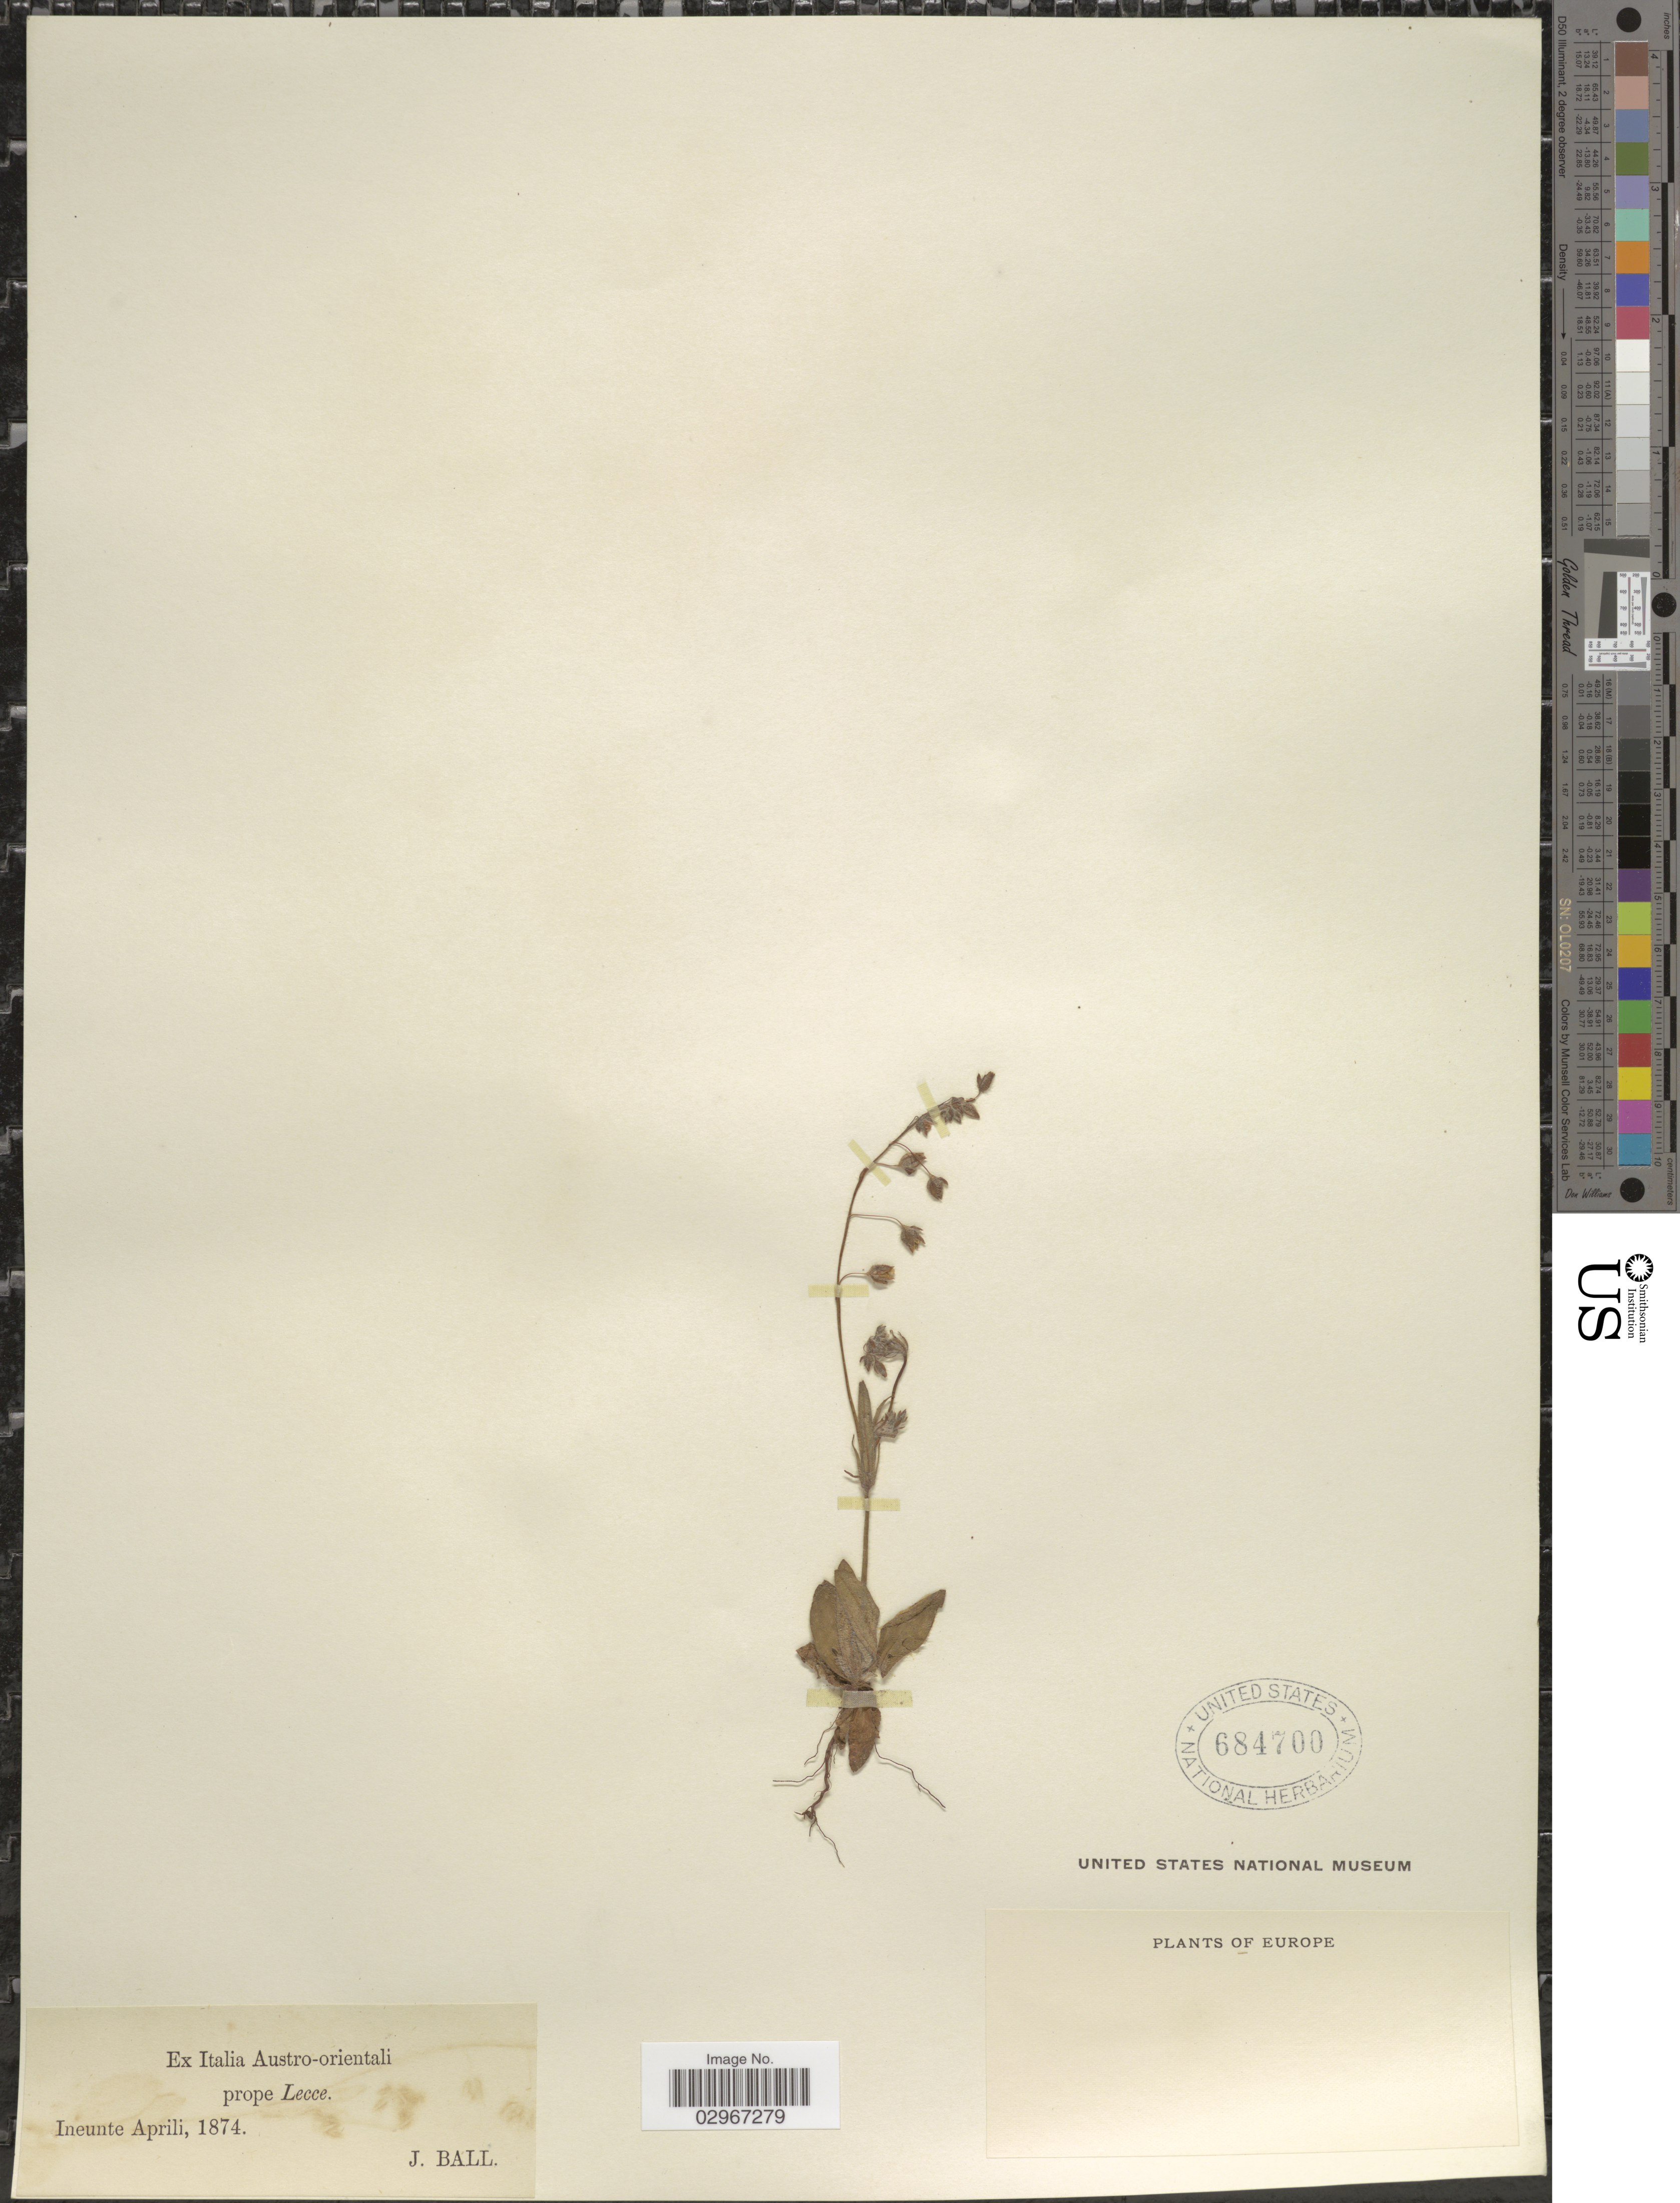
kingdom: Plantae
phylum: Tracheophyta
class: Magnoliopsida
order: Malvales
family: Cistaceae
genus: Helianthemum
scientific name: Helianthemum sp.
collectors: J. Ball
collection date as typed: Ineunte Aprili, 1874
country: Italy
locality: Ex Italia-orientali prope Lecce, Europe.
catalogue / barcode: US 684700